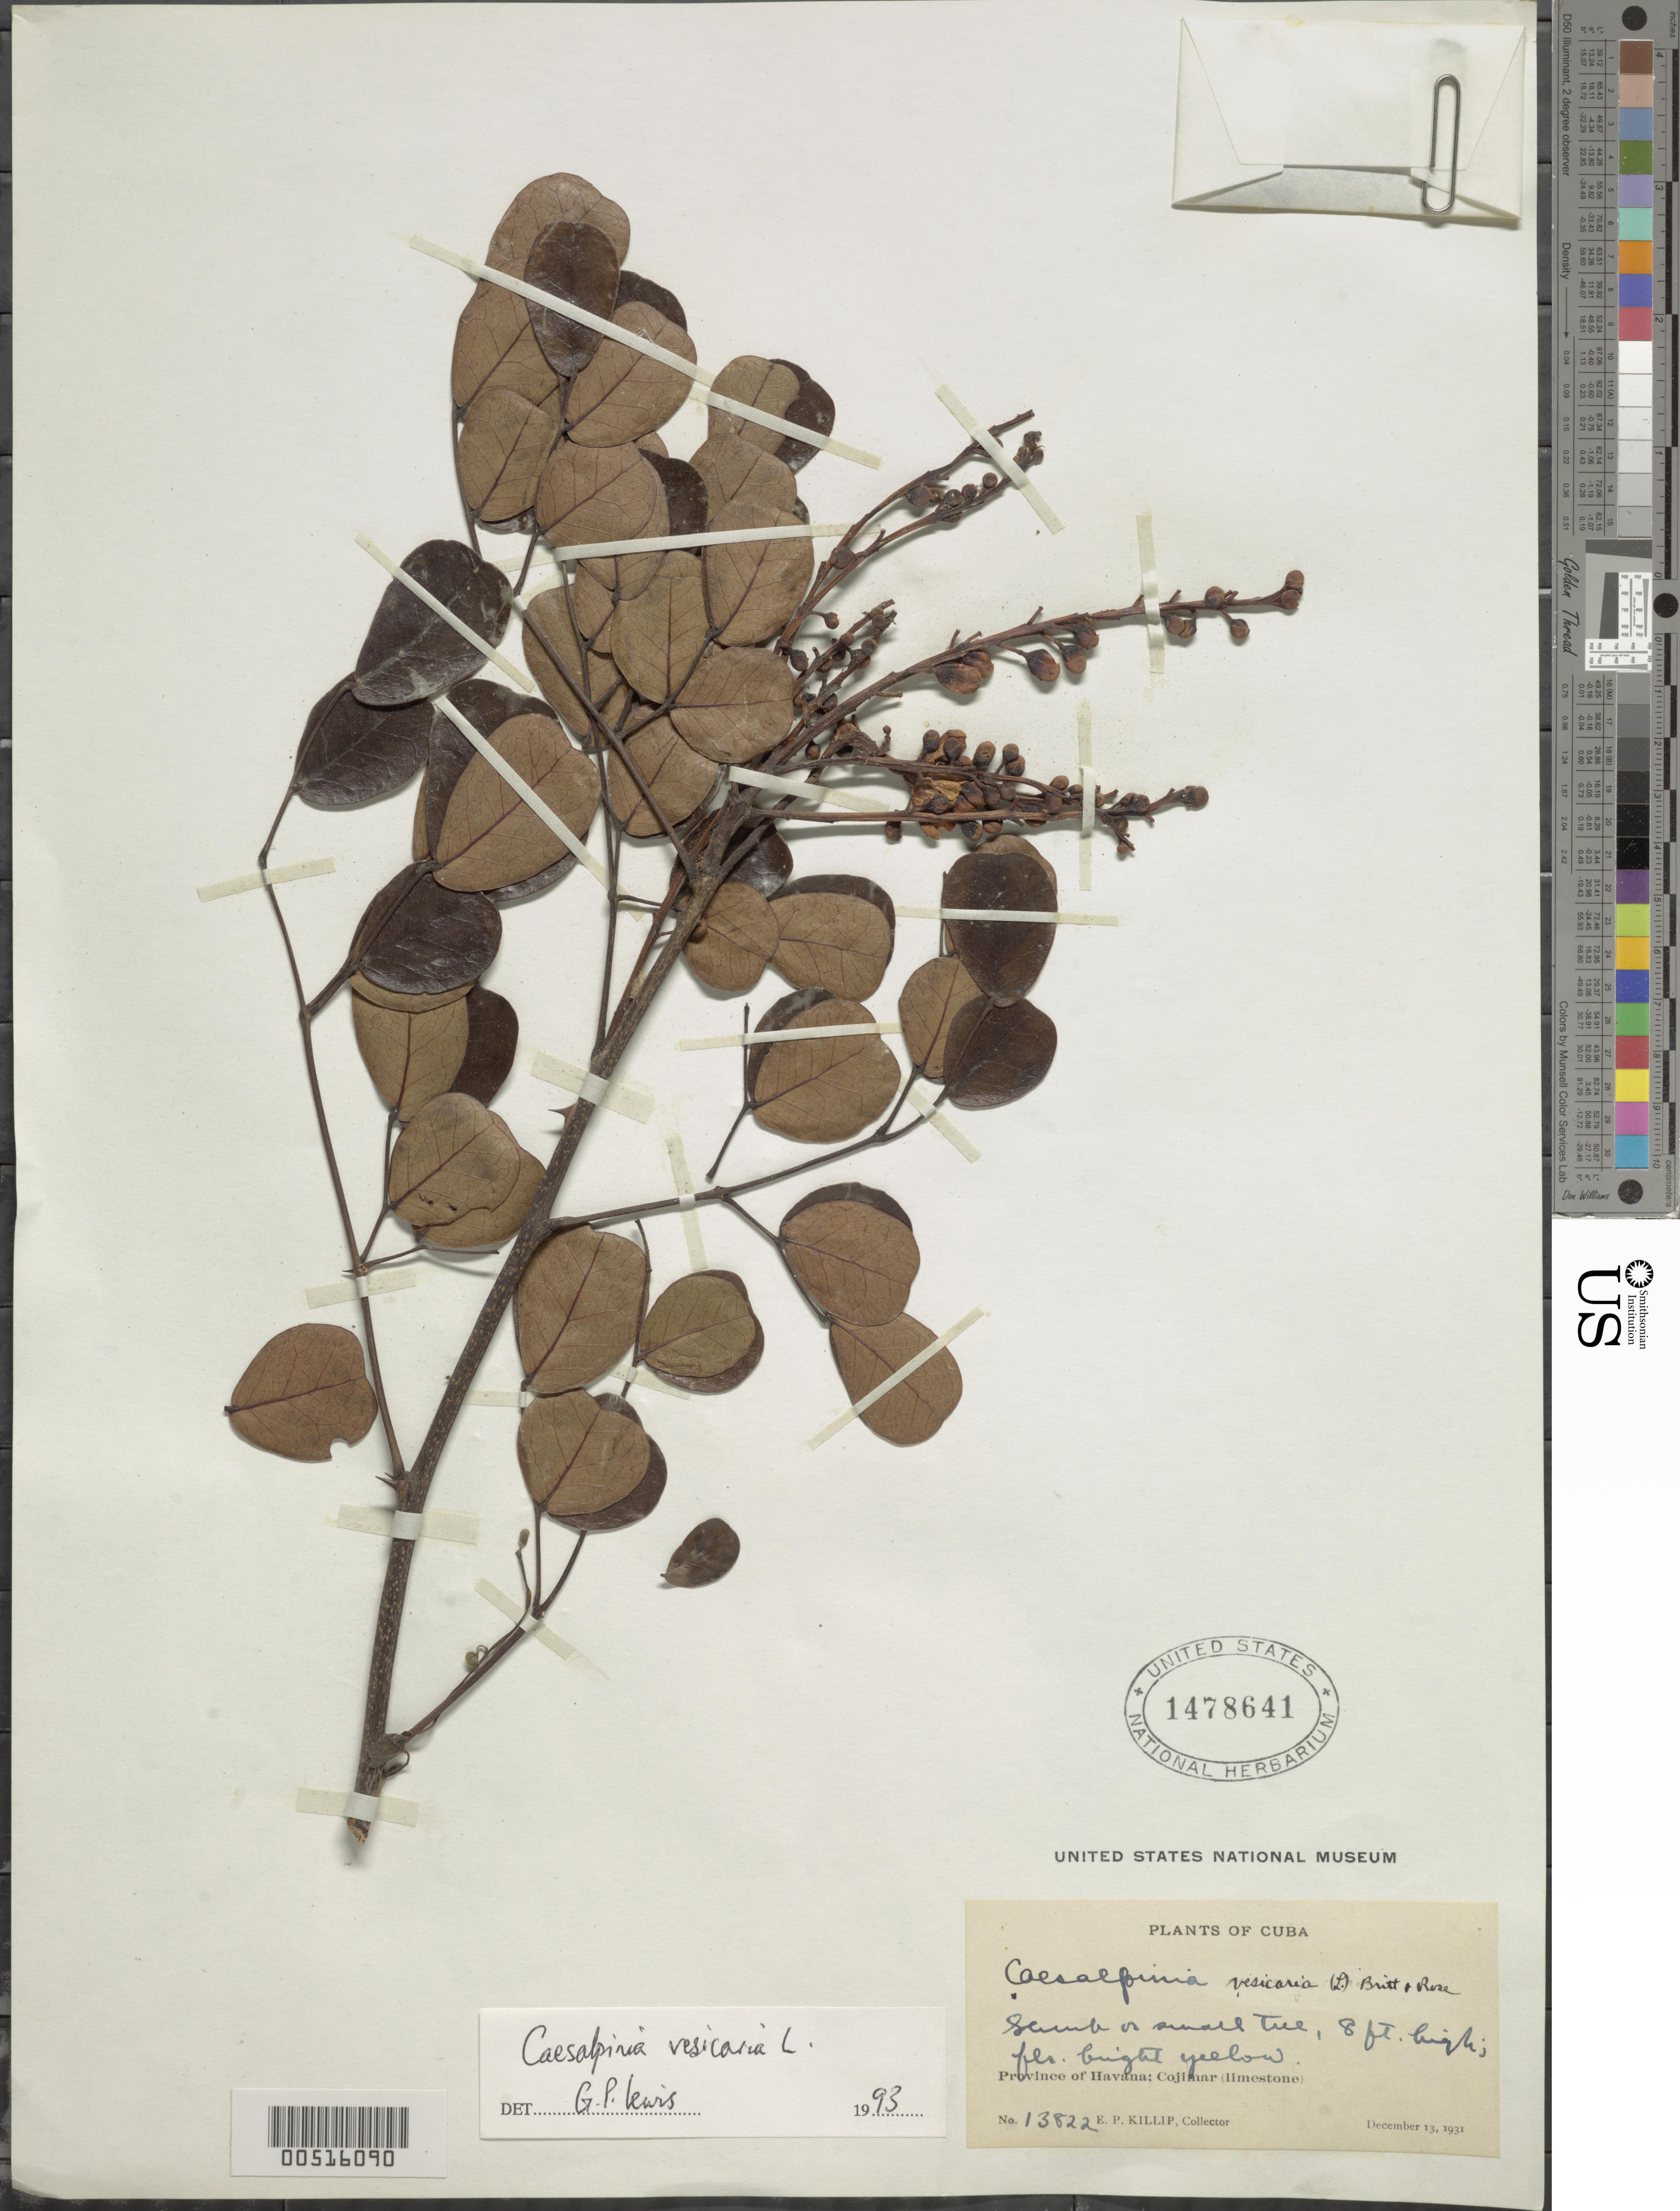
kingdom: Plantae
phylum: Tracheophyta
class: Magnoliopsida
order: Fabales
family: Fabaceae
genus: Tara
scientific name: Tara vesicaria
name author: (L.) Molinari et al.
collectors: E. P. Killip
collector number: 13822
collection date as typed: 13 Dec 1931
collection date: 1931-12-13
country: Cuba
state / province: La Habana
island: Greater Antilles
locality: Cojimar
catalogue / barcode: US 1478641